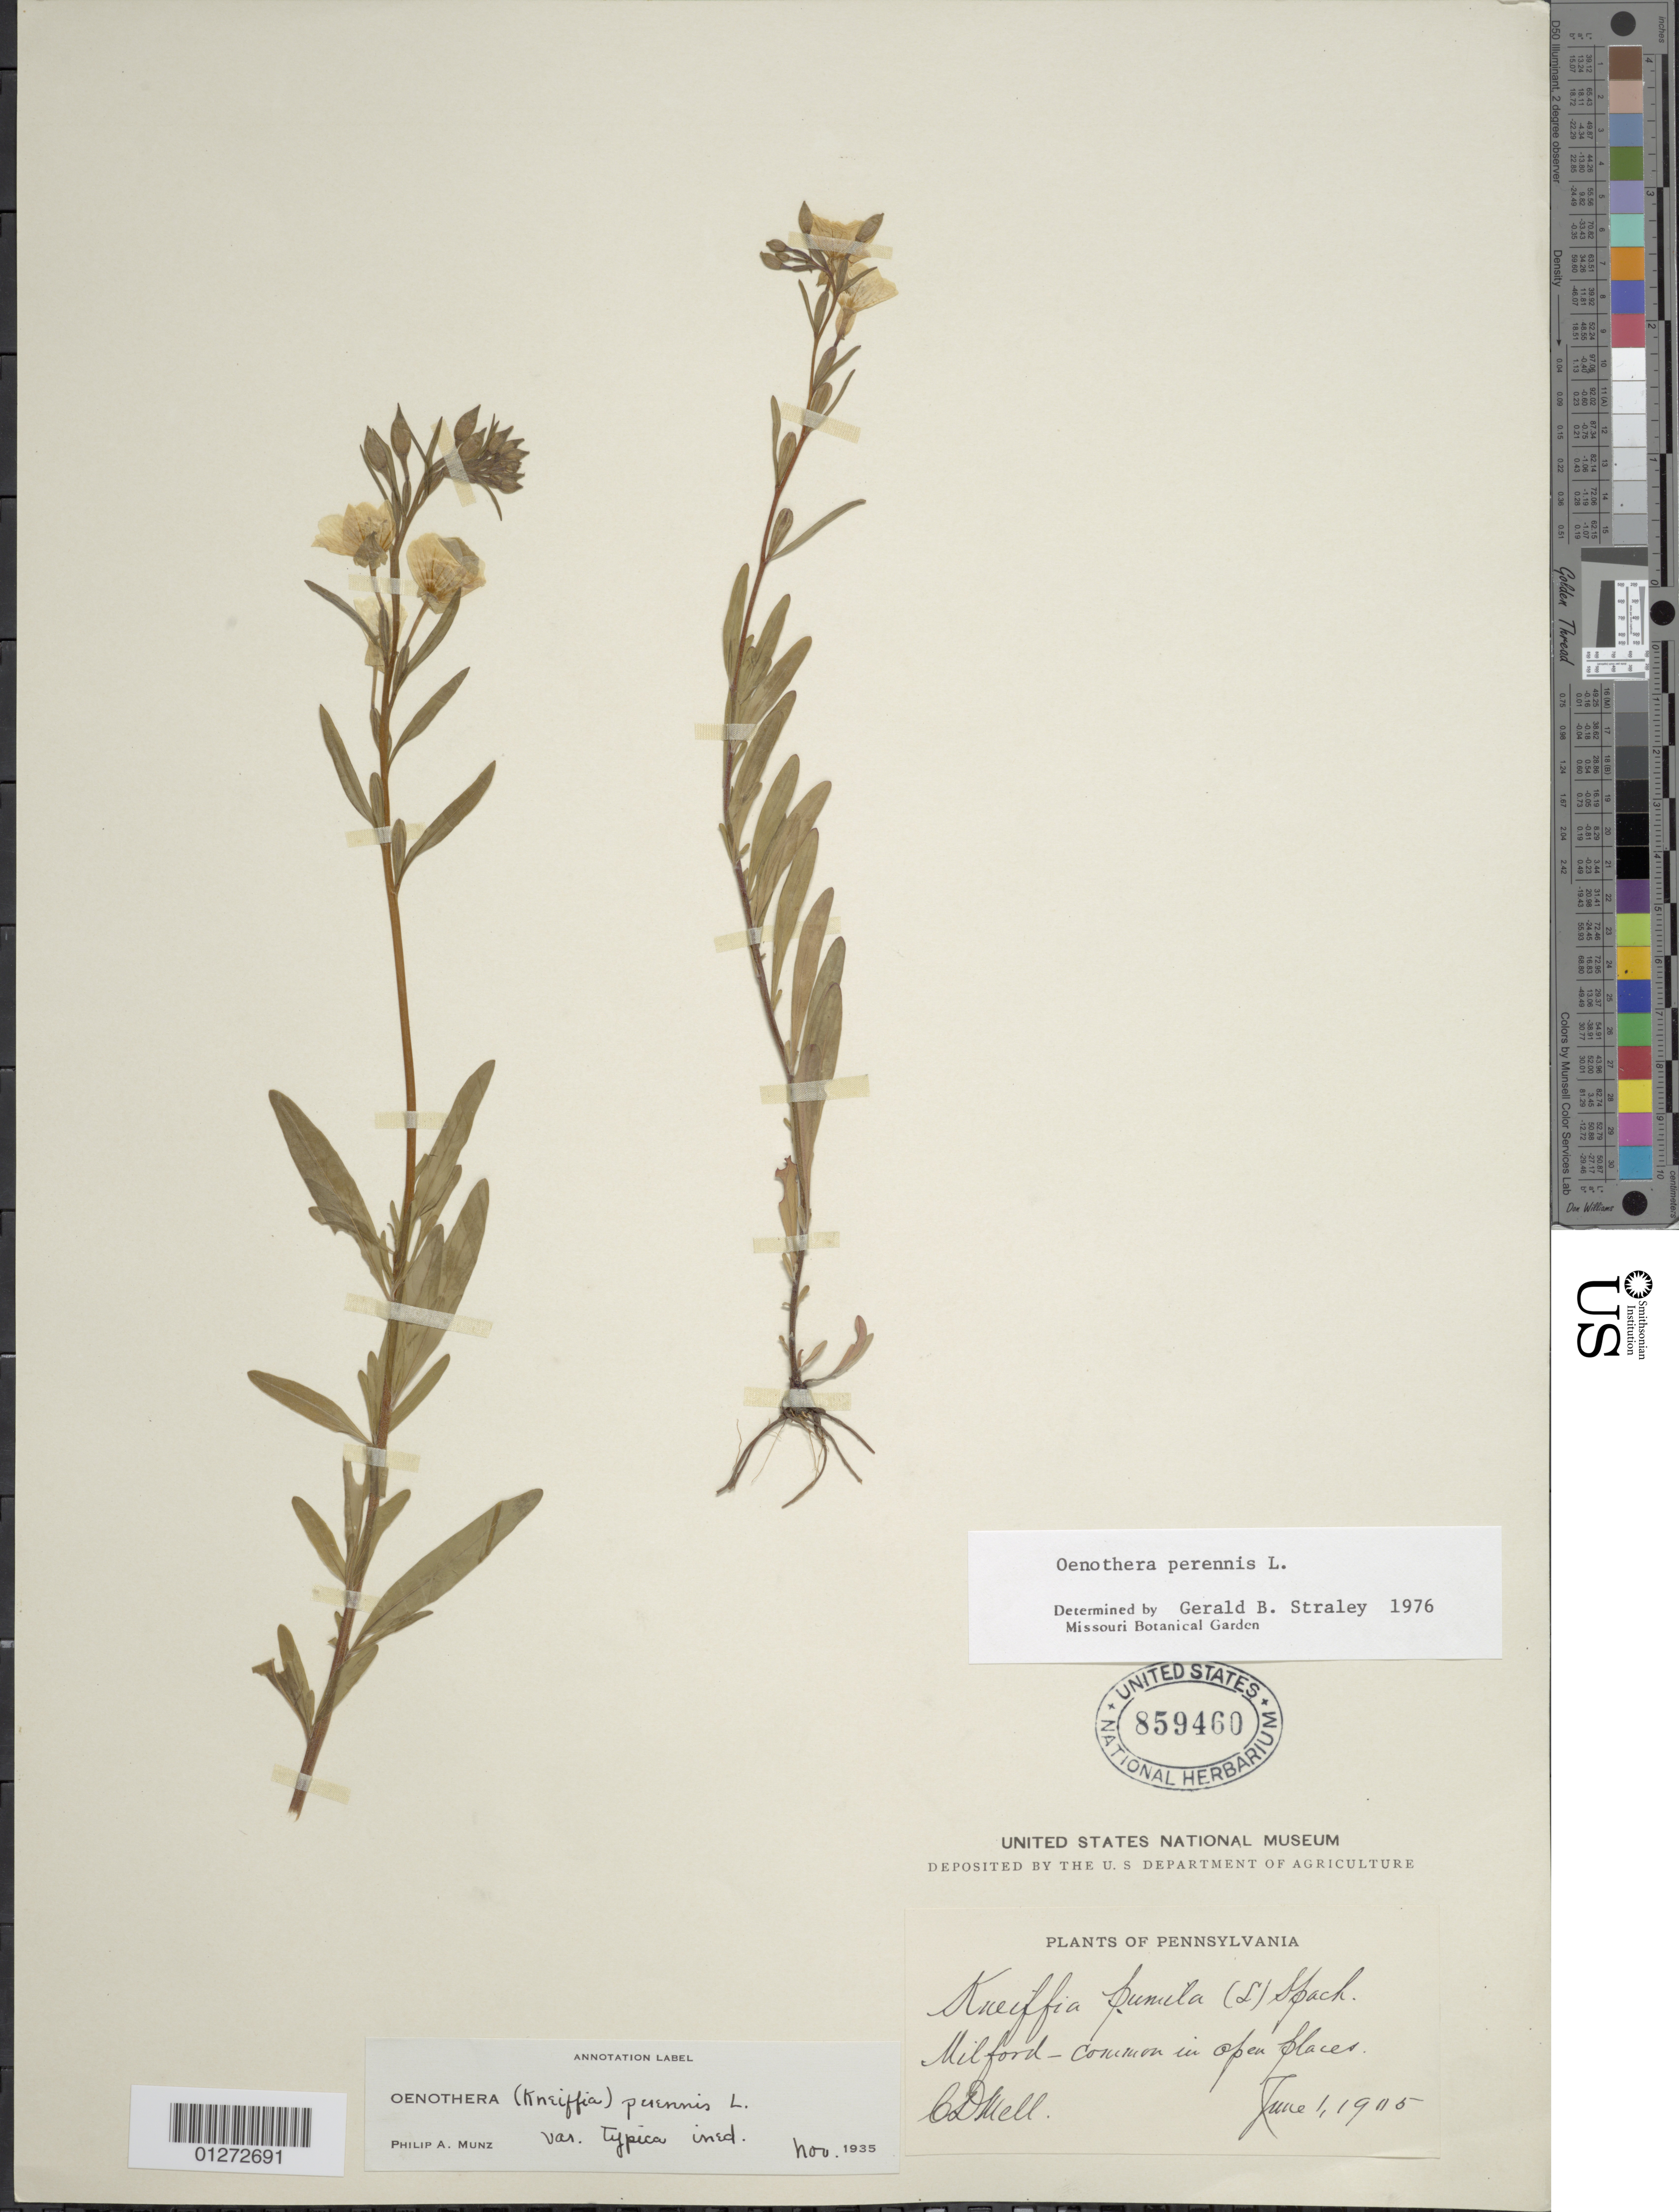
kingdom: Plantae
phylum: Tracheophyta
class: Magnoliopsida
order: Myrtales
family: Onagraceae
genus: Oenothera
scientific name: Oenothera perennis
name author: L.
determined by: Straley, G. B.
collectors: C. D. Mell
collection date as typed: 01 Jun 1905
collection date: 1905-06-01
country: United States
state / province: Pennsylvania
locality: Milford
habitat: Open places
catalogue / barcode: US 859460